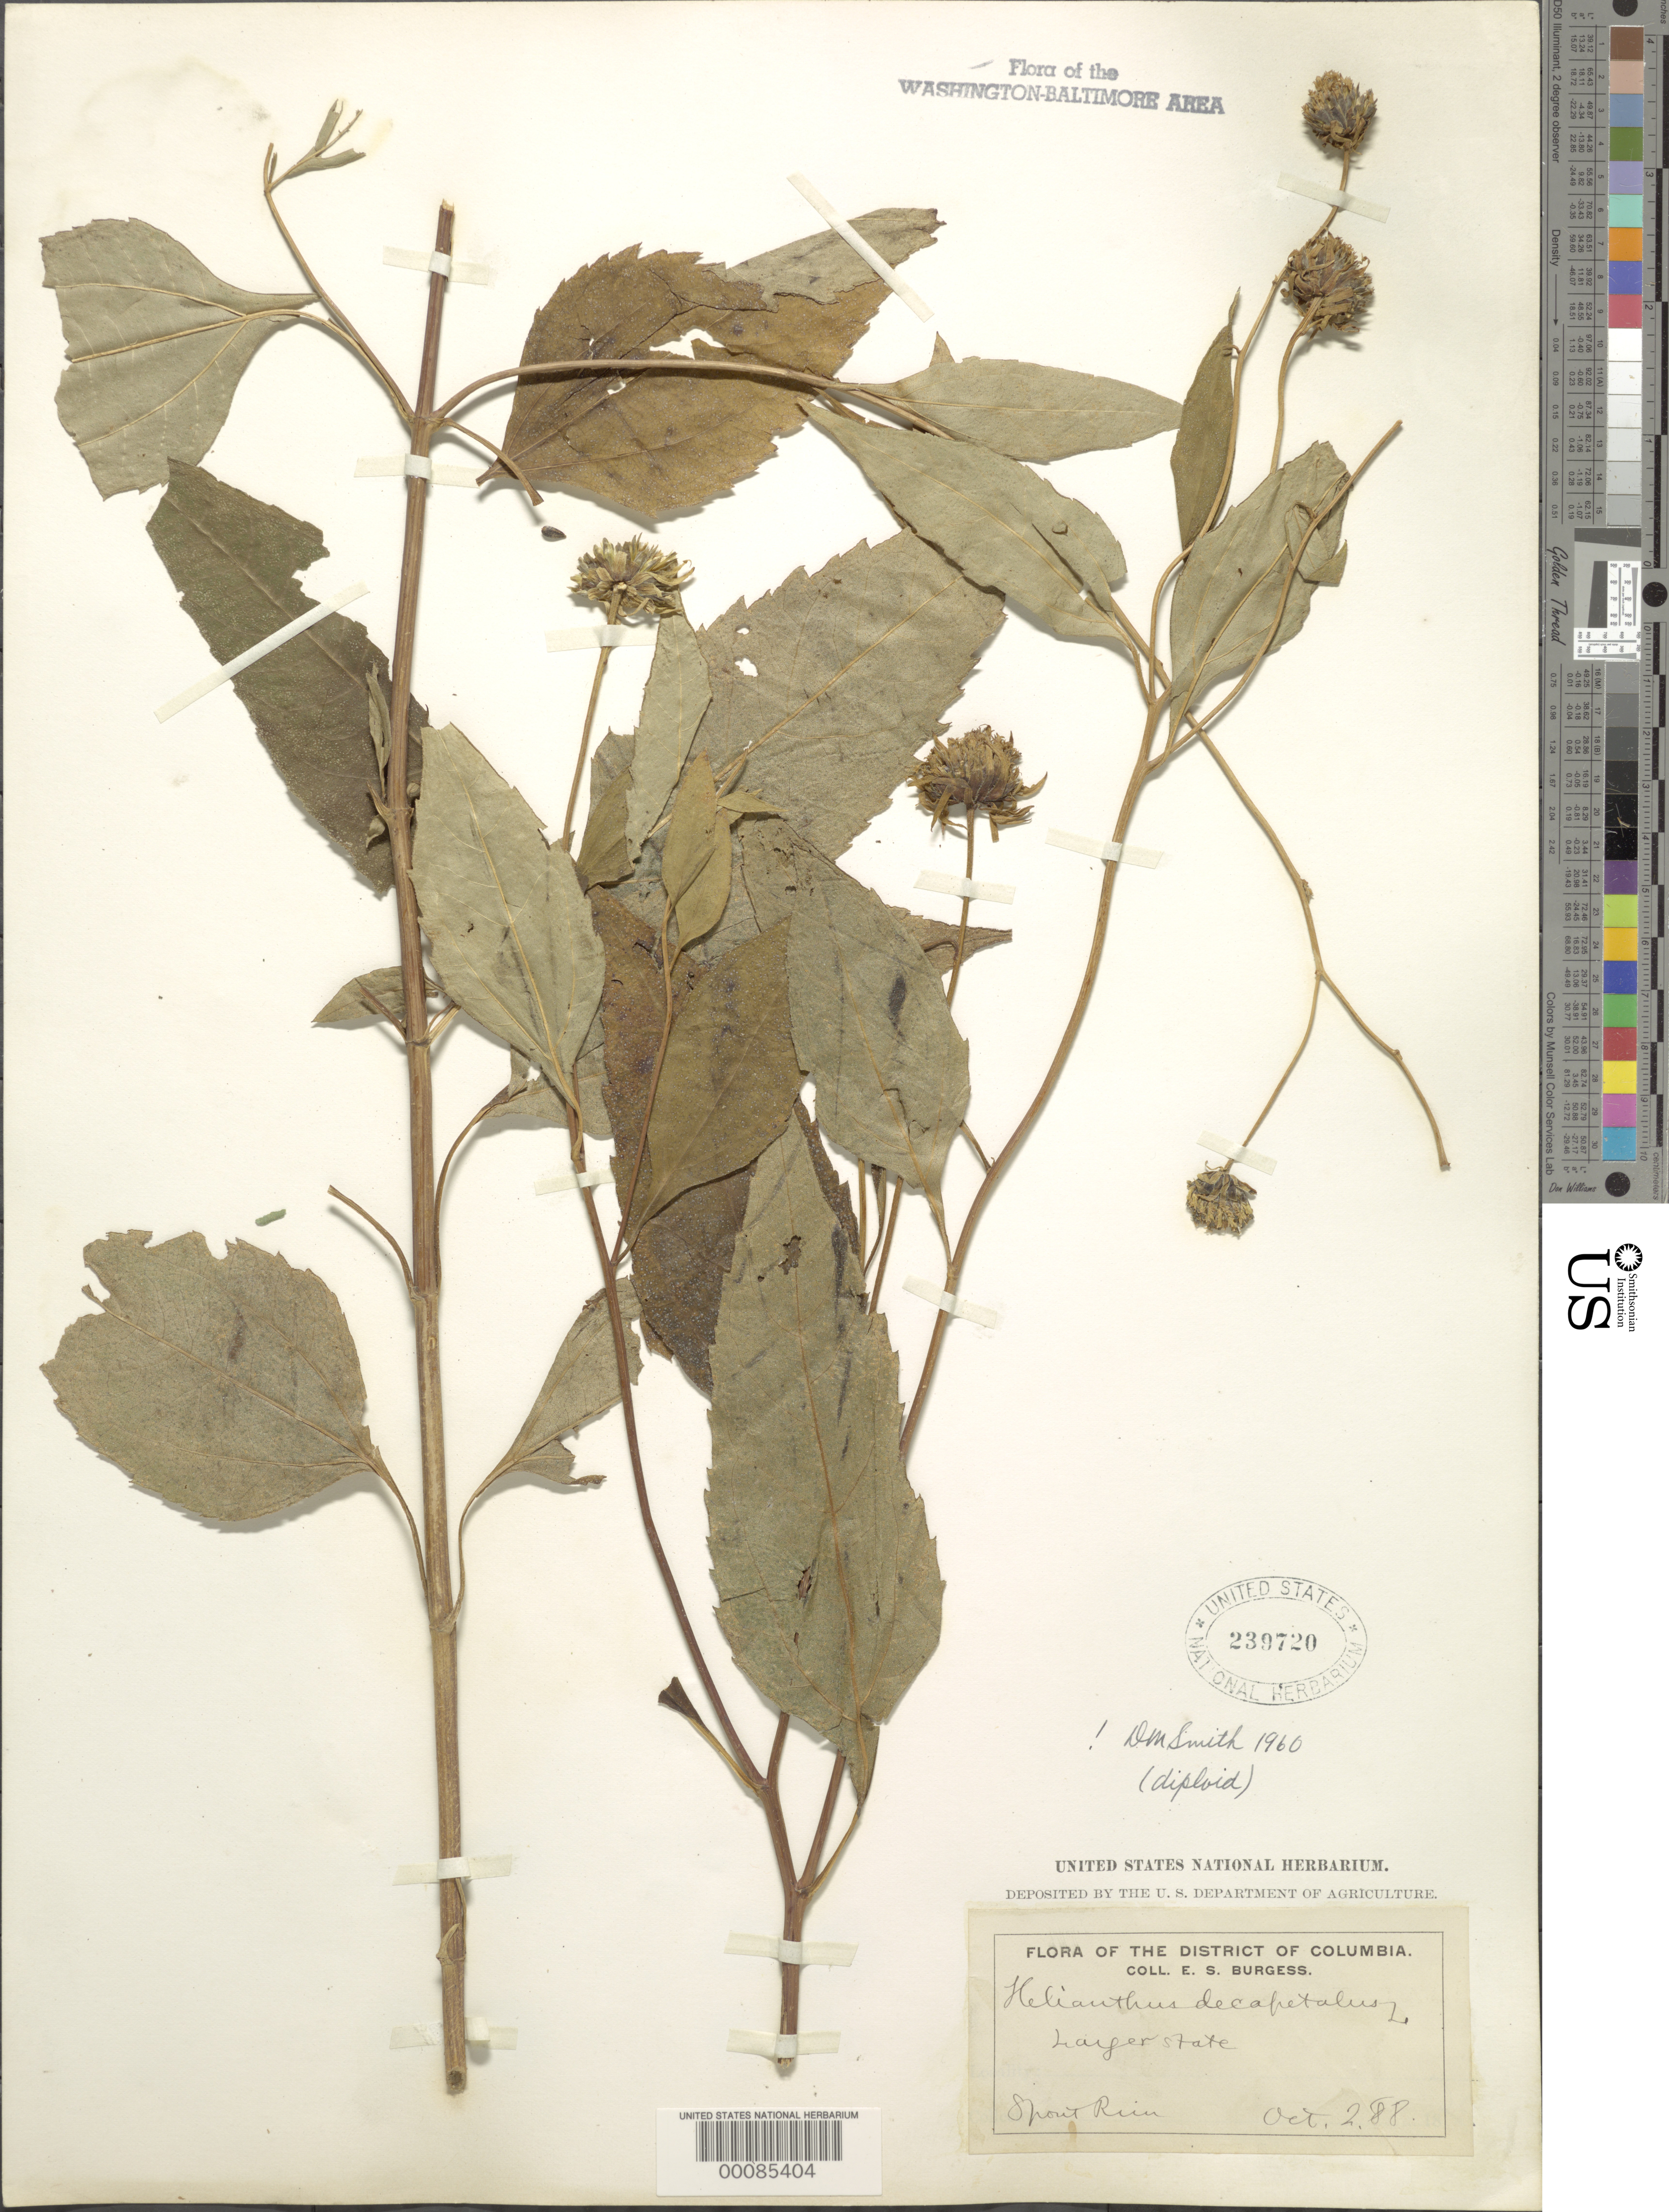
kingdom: Plantae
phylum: Tracheophyta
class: Magnoliopsida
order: Asterales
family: Asteraceae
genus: Helianthus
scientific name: Helianthus decapetalus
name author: L.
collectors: E. Burgess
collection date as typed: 02 Oct 1888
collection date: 1888-10-02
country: United States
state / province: Virginia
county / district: Fairfax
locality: Spout Run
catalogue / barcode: US 239720